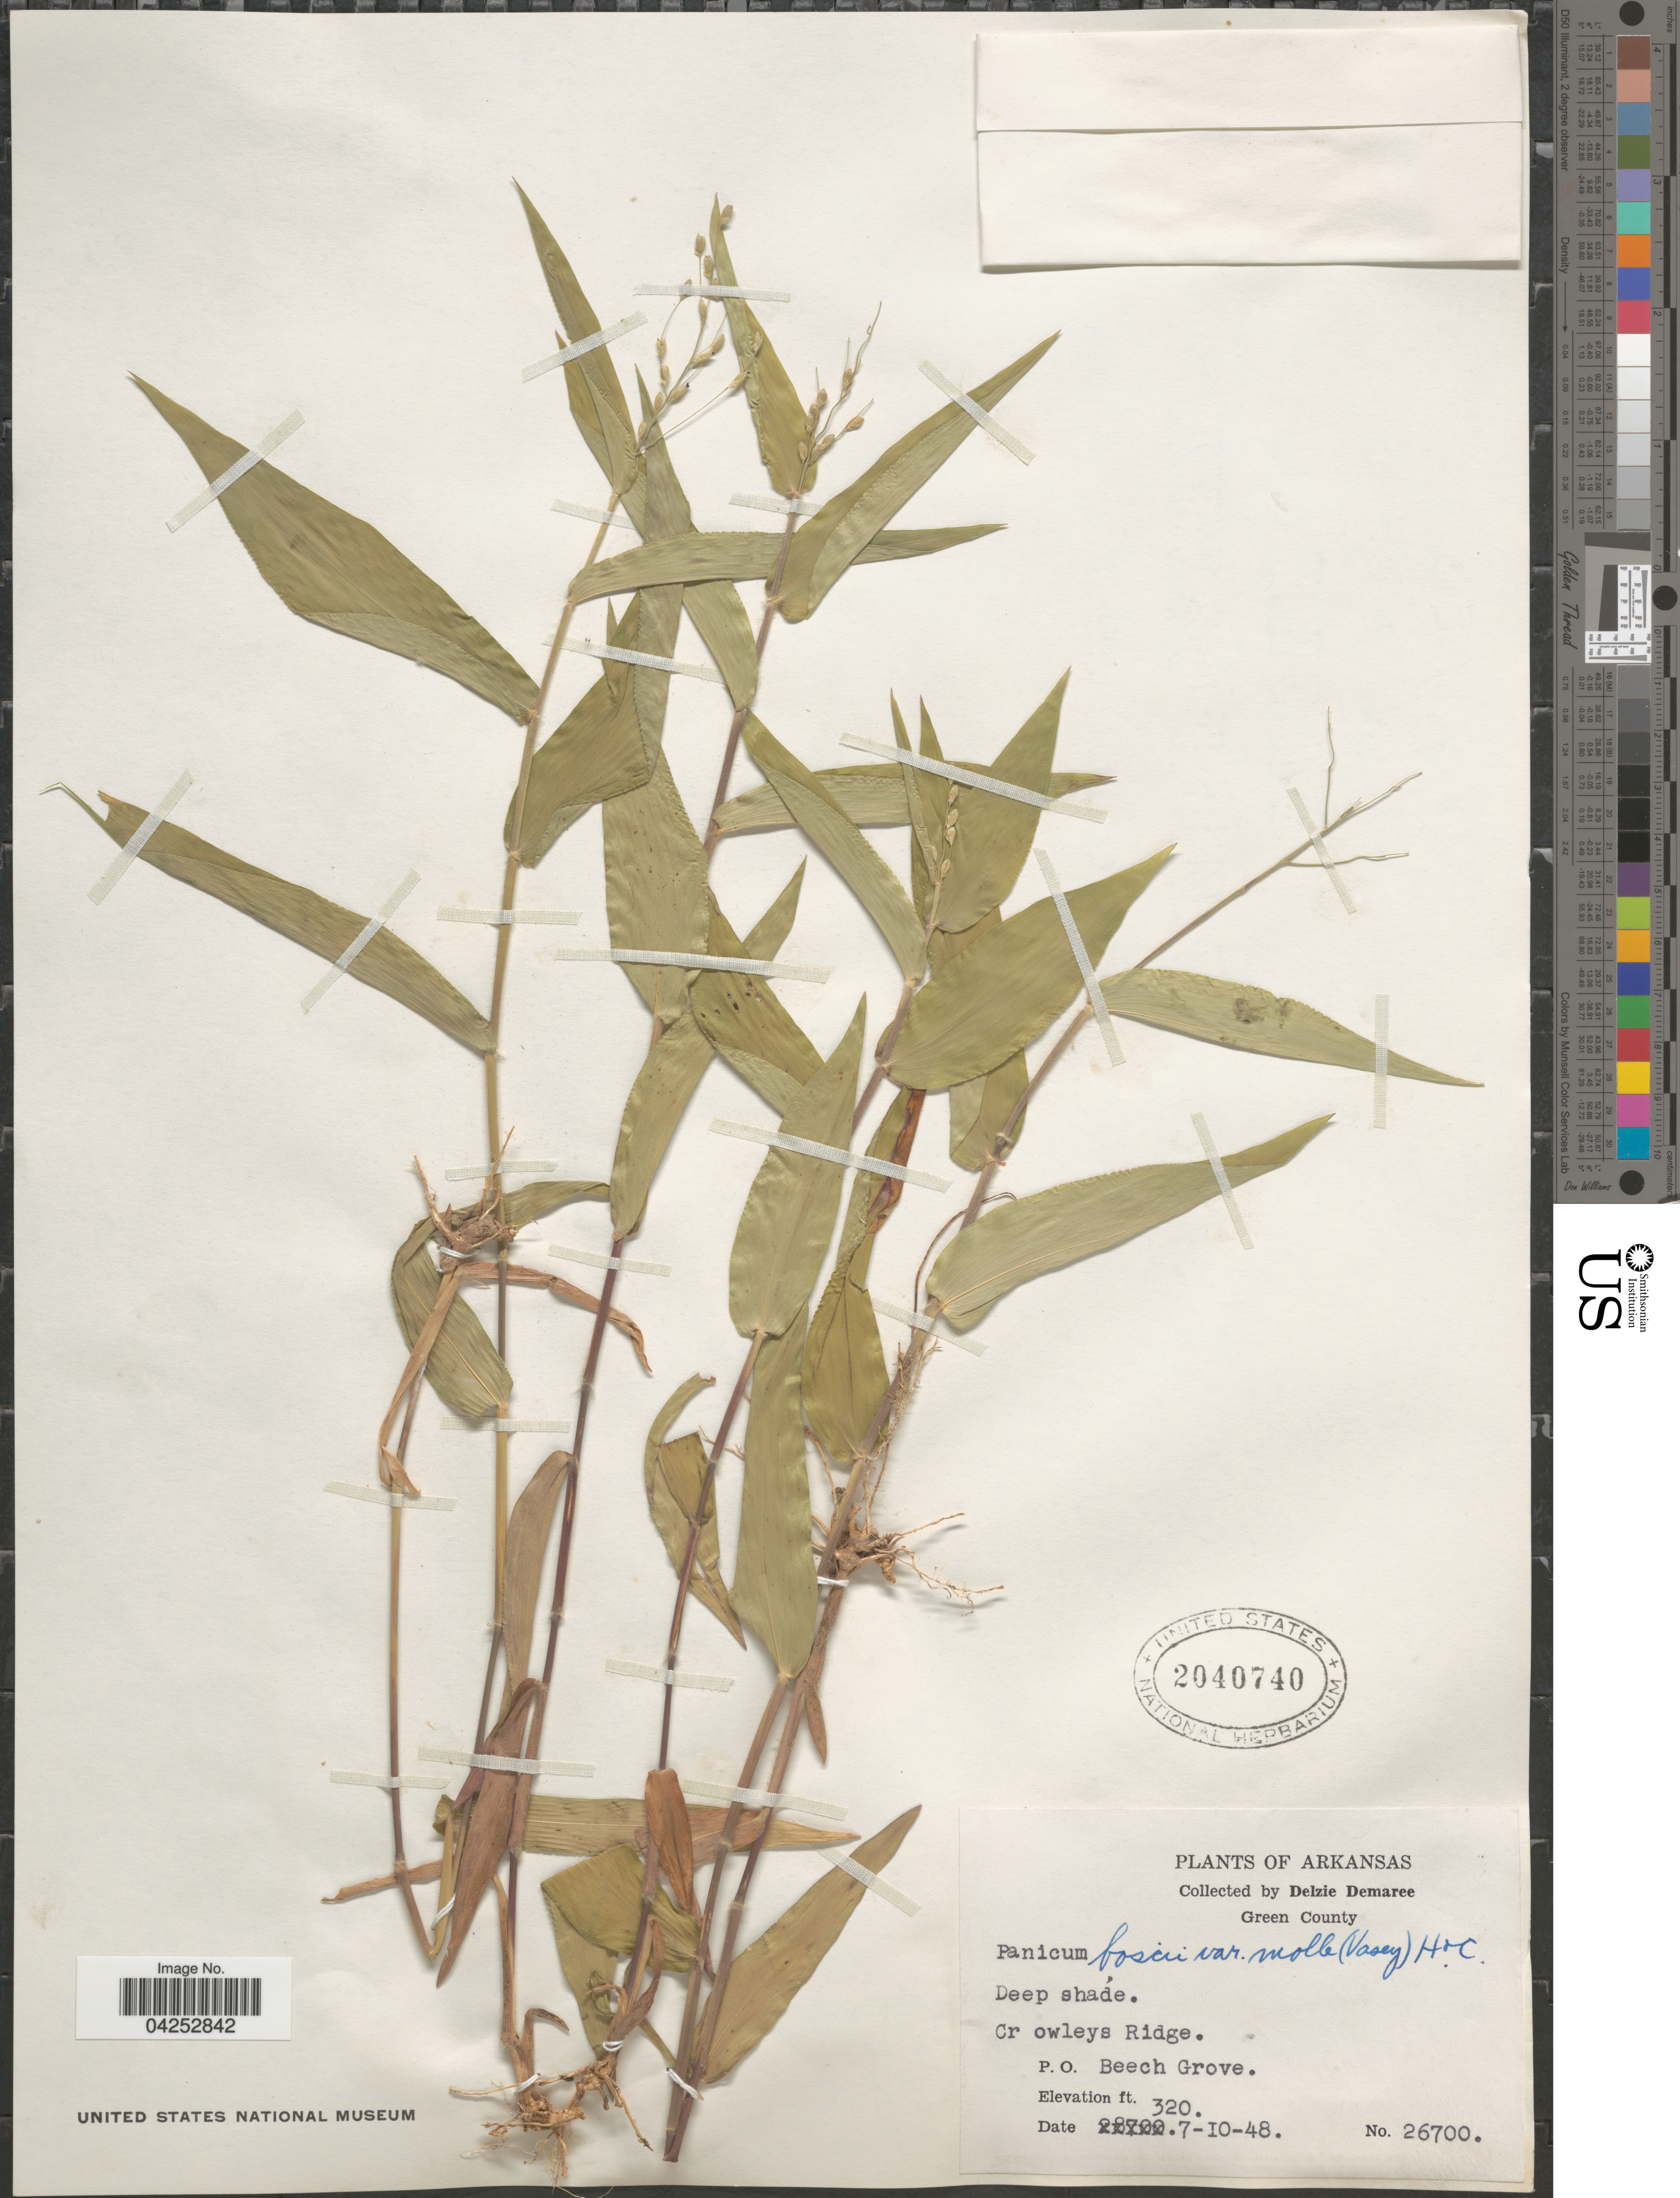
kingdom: Plantae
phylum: Tracheophyta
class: Liliopsida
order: Poales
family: Poaceae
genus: Dichanthelium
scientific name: Dichanthelium boscii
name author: (Poir.) Gould & C.A. Clark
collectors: D. Demaree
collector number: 26700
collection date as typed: Transcribed d/m/y: 10/7/48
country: United States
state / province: Arkansas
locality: Green County. Cr owleys Ridge. P. O. Beech Grove.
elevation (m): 98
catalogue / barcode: US 2040740